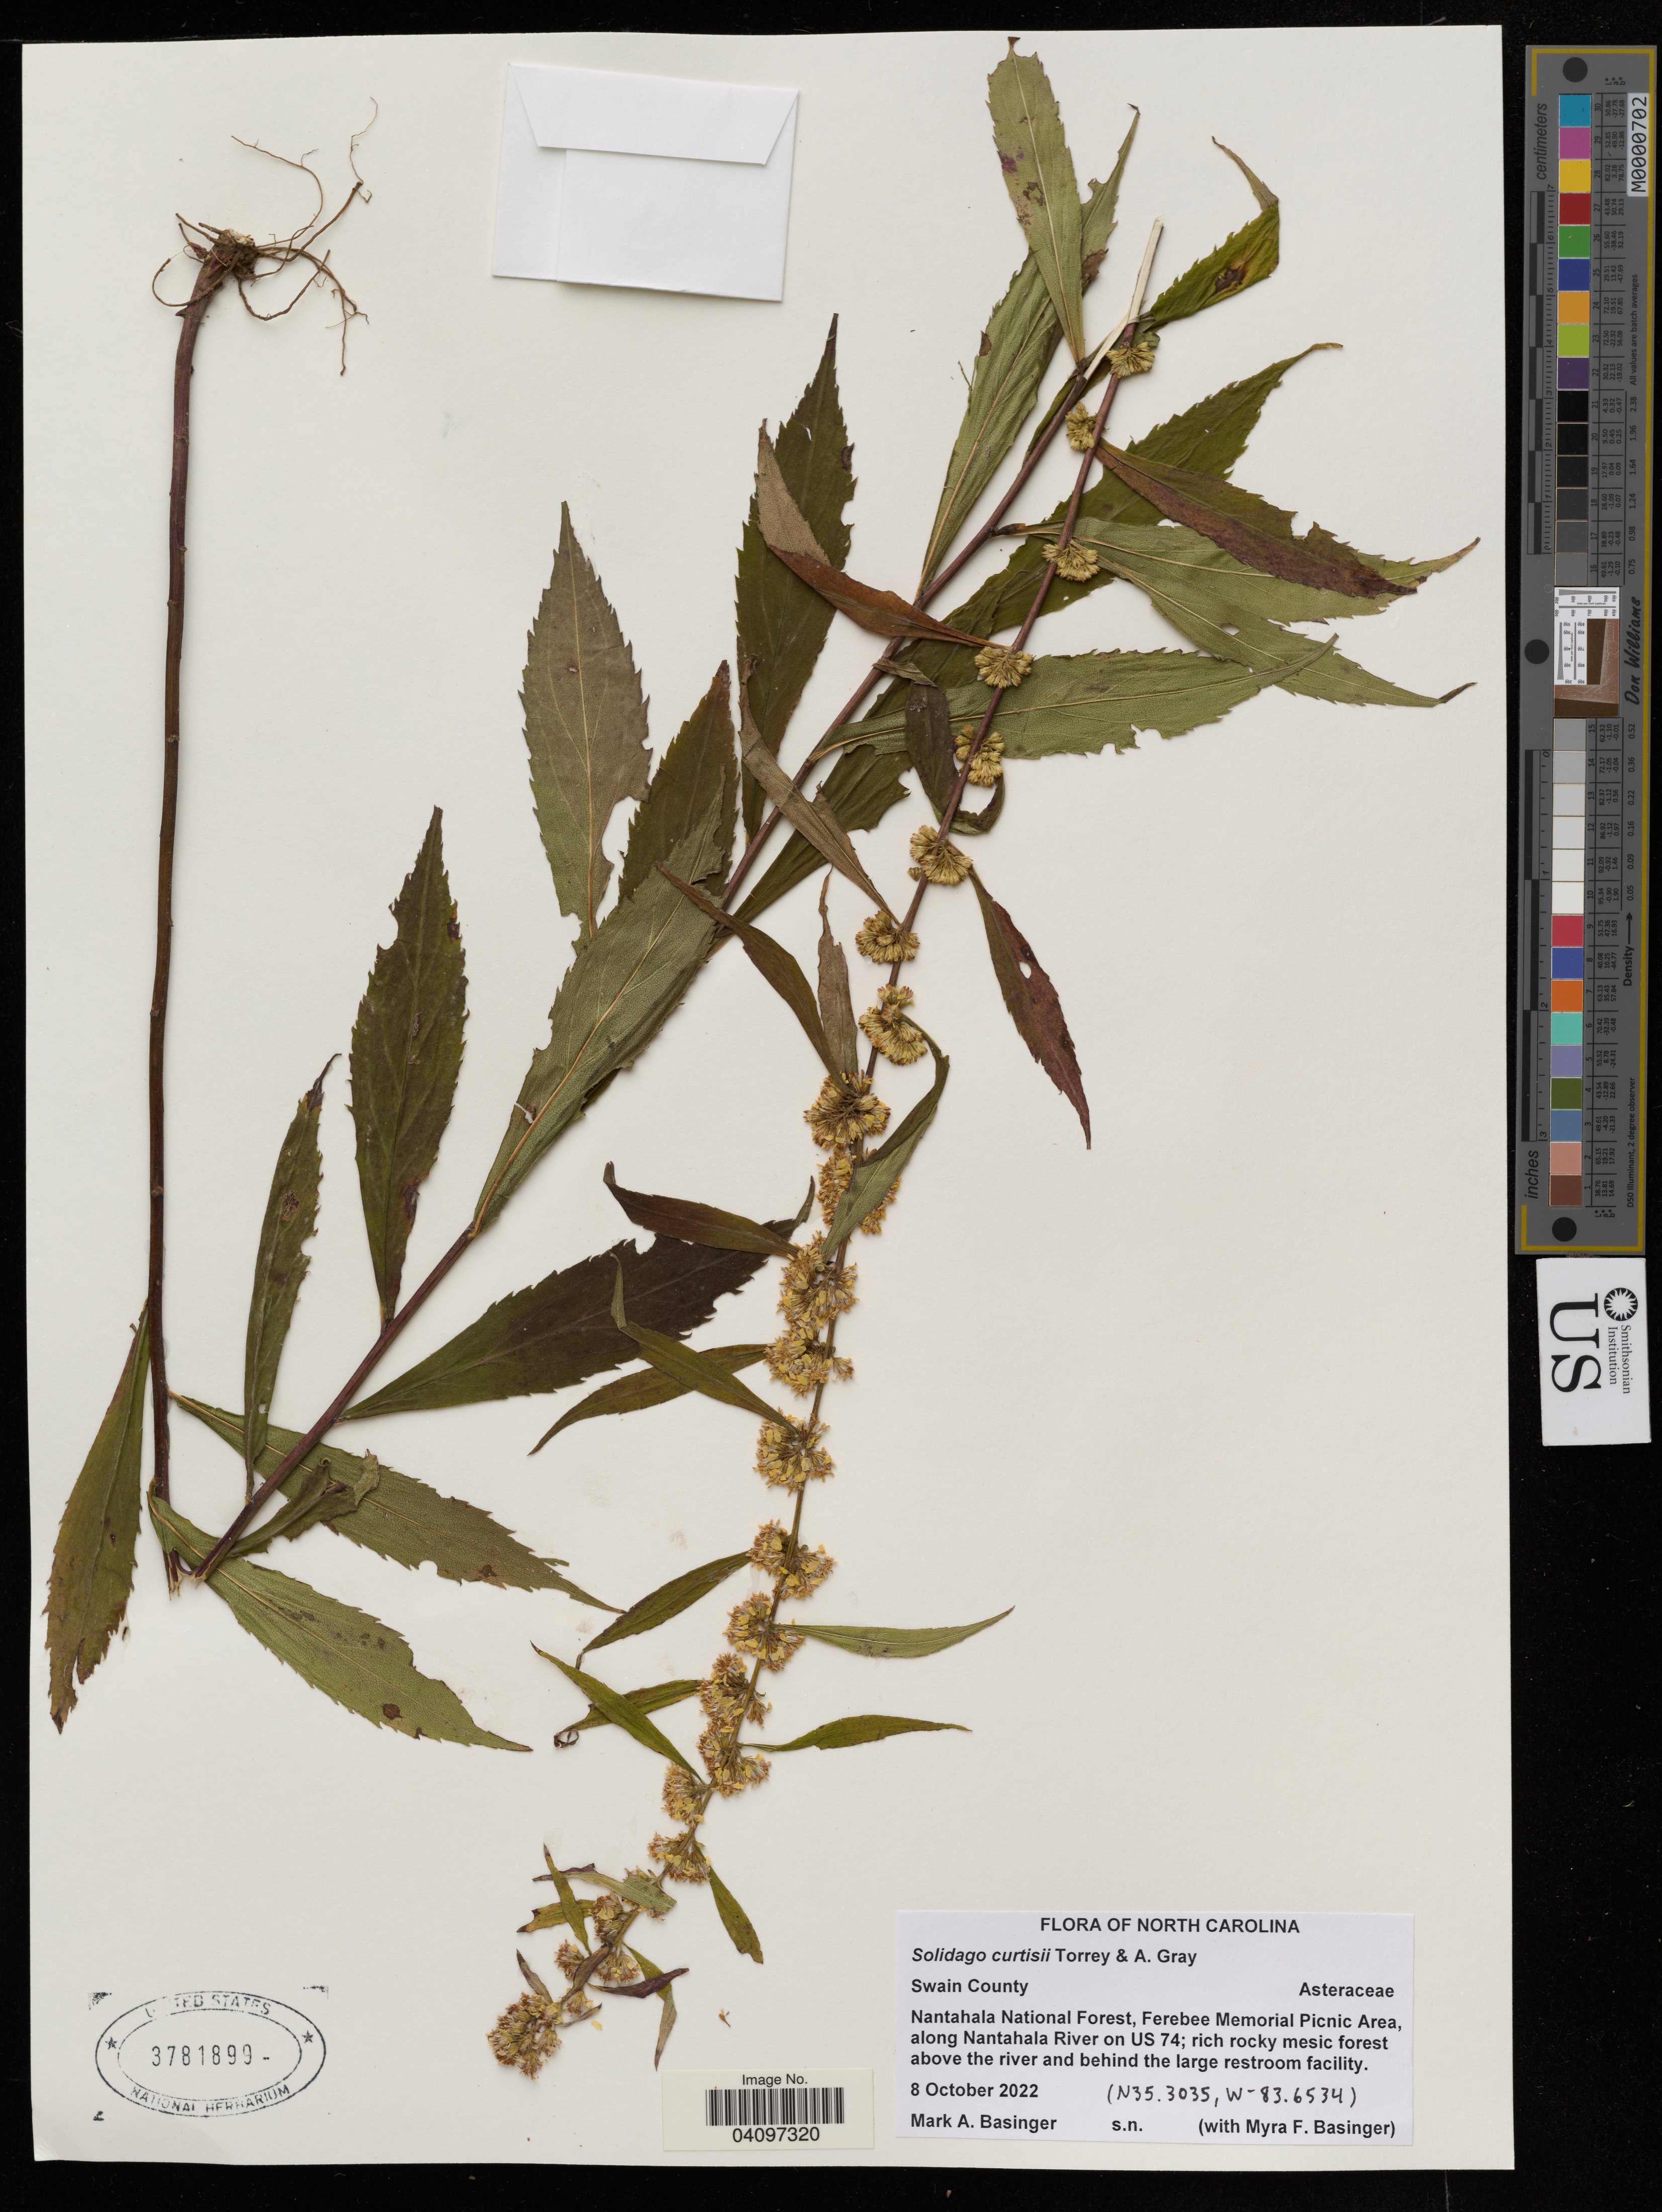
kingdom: Plantae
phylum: Tracheophyta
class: Magnoliopsida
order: Asterales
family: Asteraceae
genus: Solidago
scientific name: Solidago curtisii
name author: Torr. & A. Gray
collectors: M. Basinger & M. Basinger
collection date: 2022-10-08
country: United States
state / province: North Carolina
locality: Swain County. Nantahala National Forest, Ferebee Memorial Picnic Area, along Nantahala River on US 74.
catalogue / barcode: US 3781899